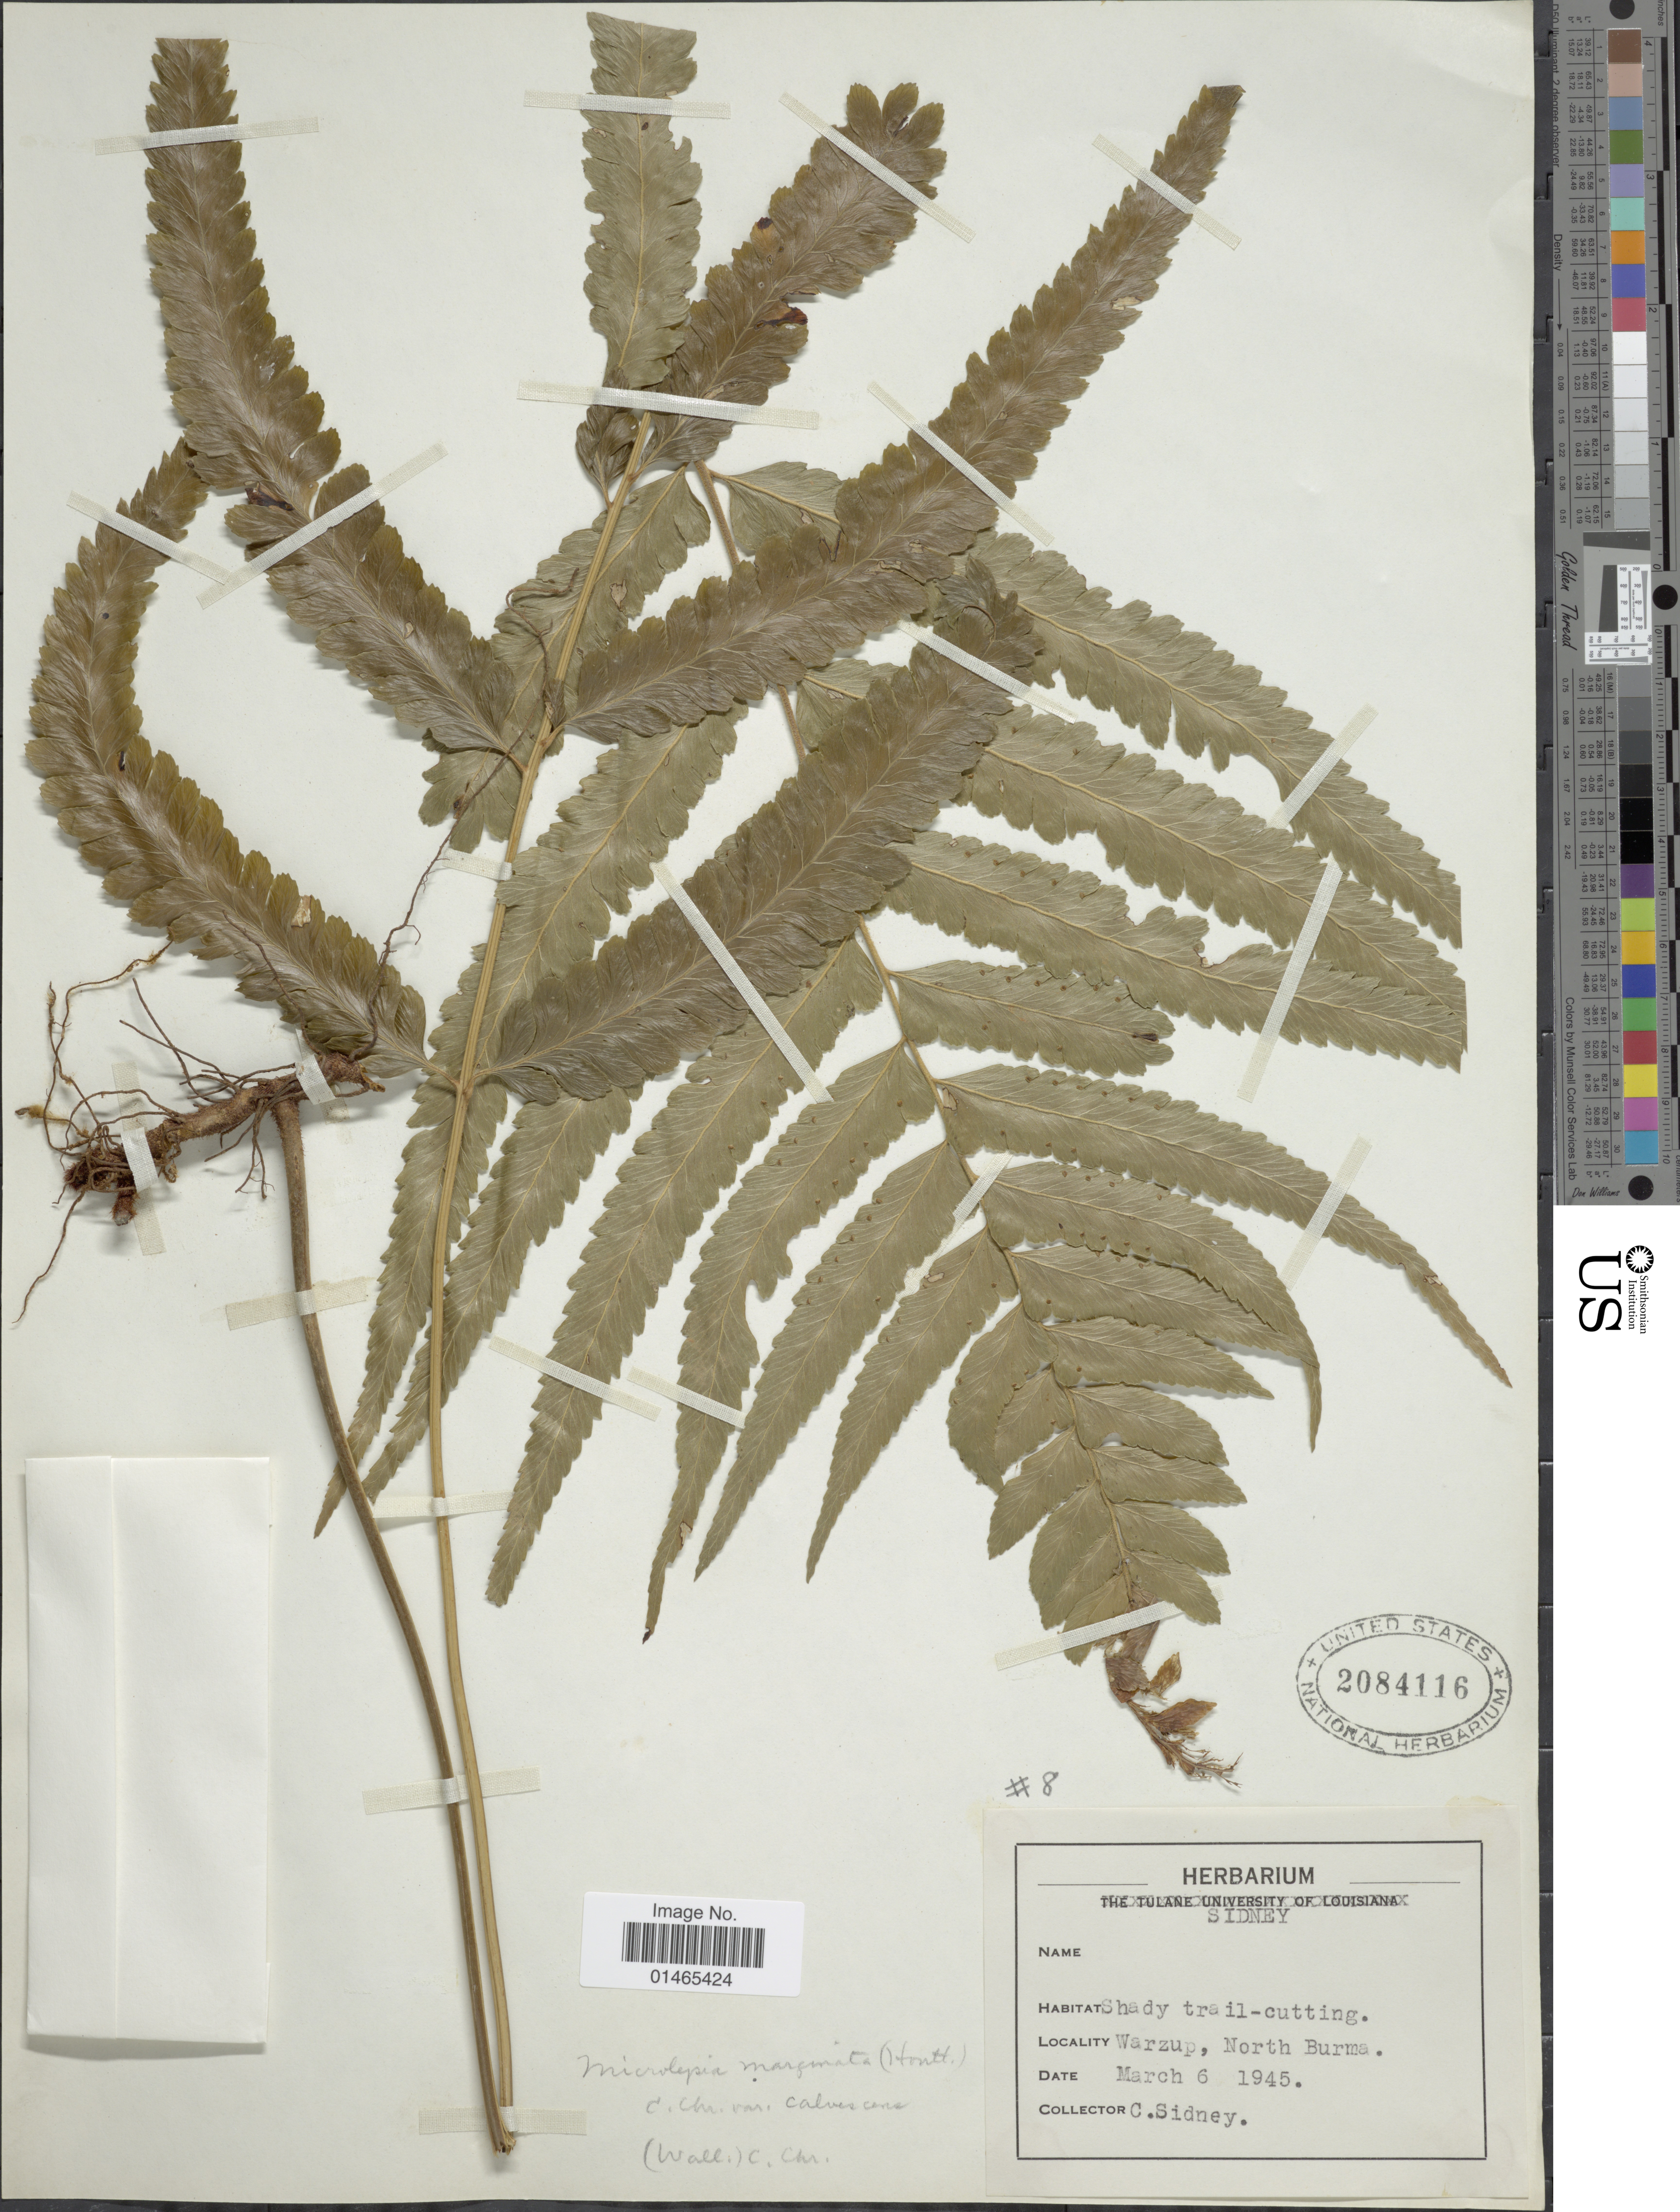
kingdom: Plantae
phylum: Tracheophyta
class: Polypodiopsida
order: Polypodiales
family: Dennstaedtiaceae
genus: Microlepia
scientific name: Microlepia calvescens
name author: (Wall. ex Hook.) C. Presl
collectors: C. Sidney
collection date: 1945-03-06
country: Myanmar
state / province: Kachin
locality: Sidney, Warzup, North Burma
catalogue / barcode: US 2084116